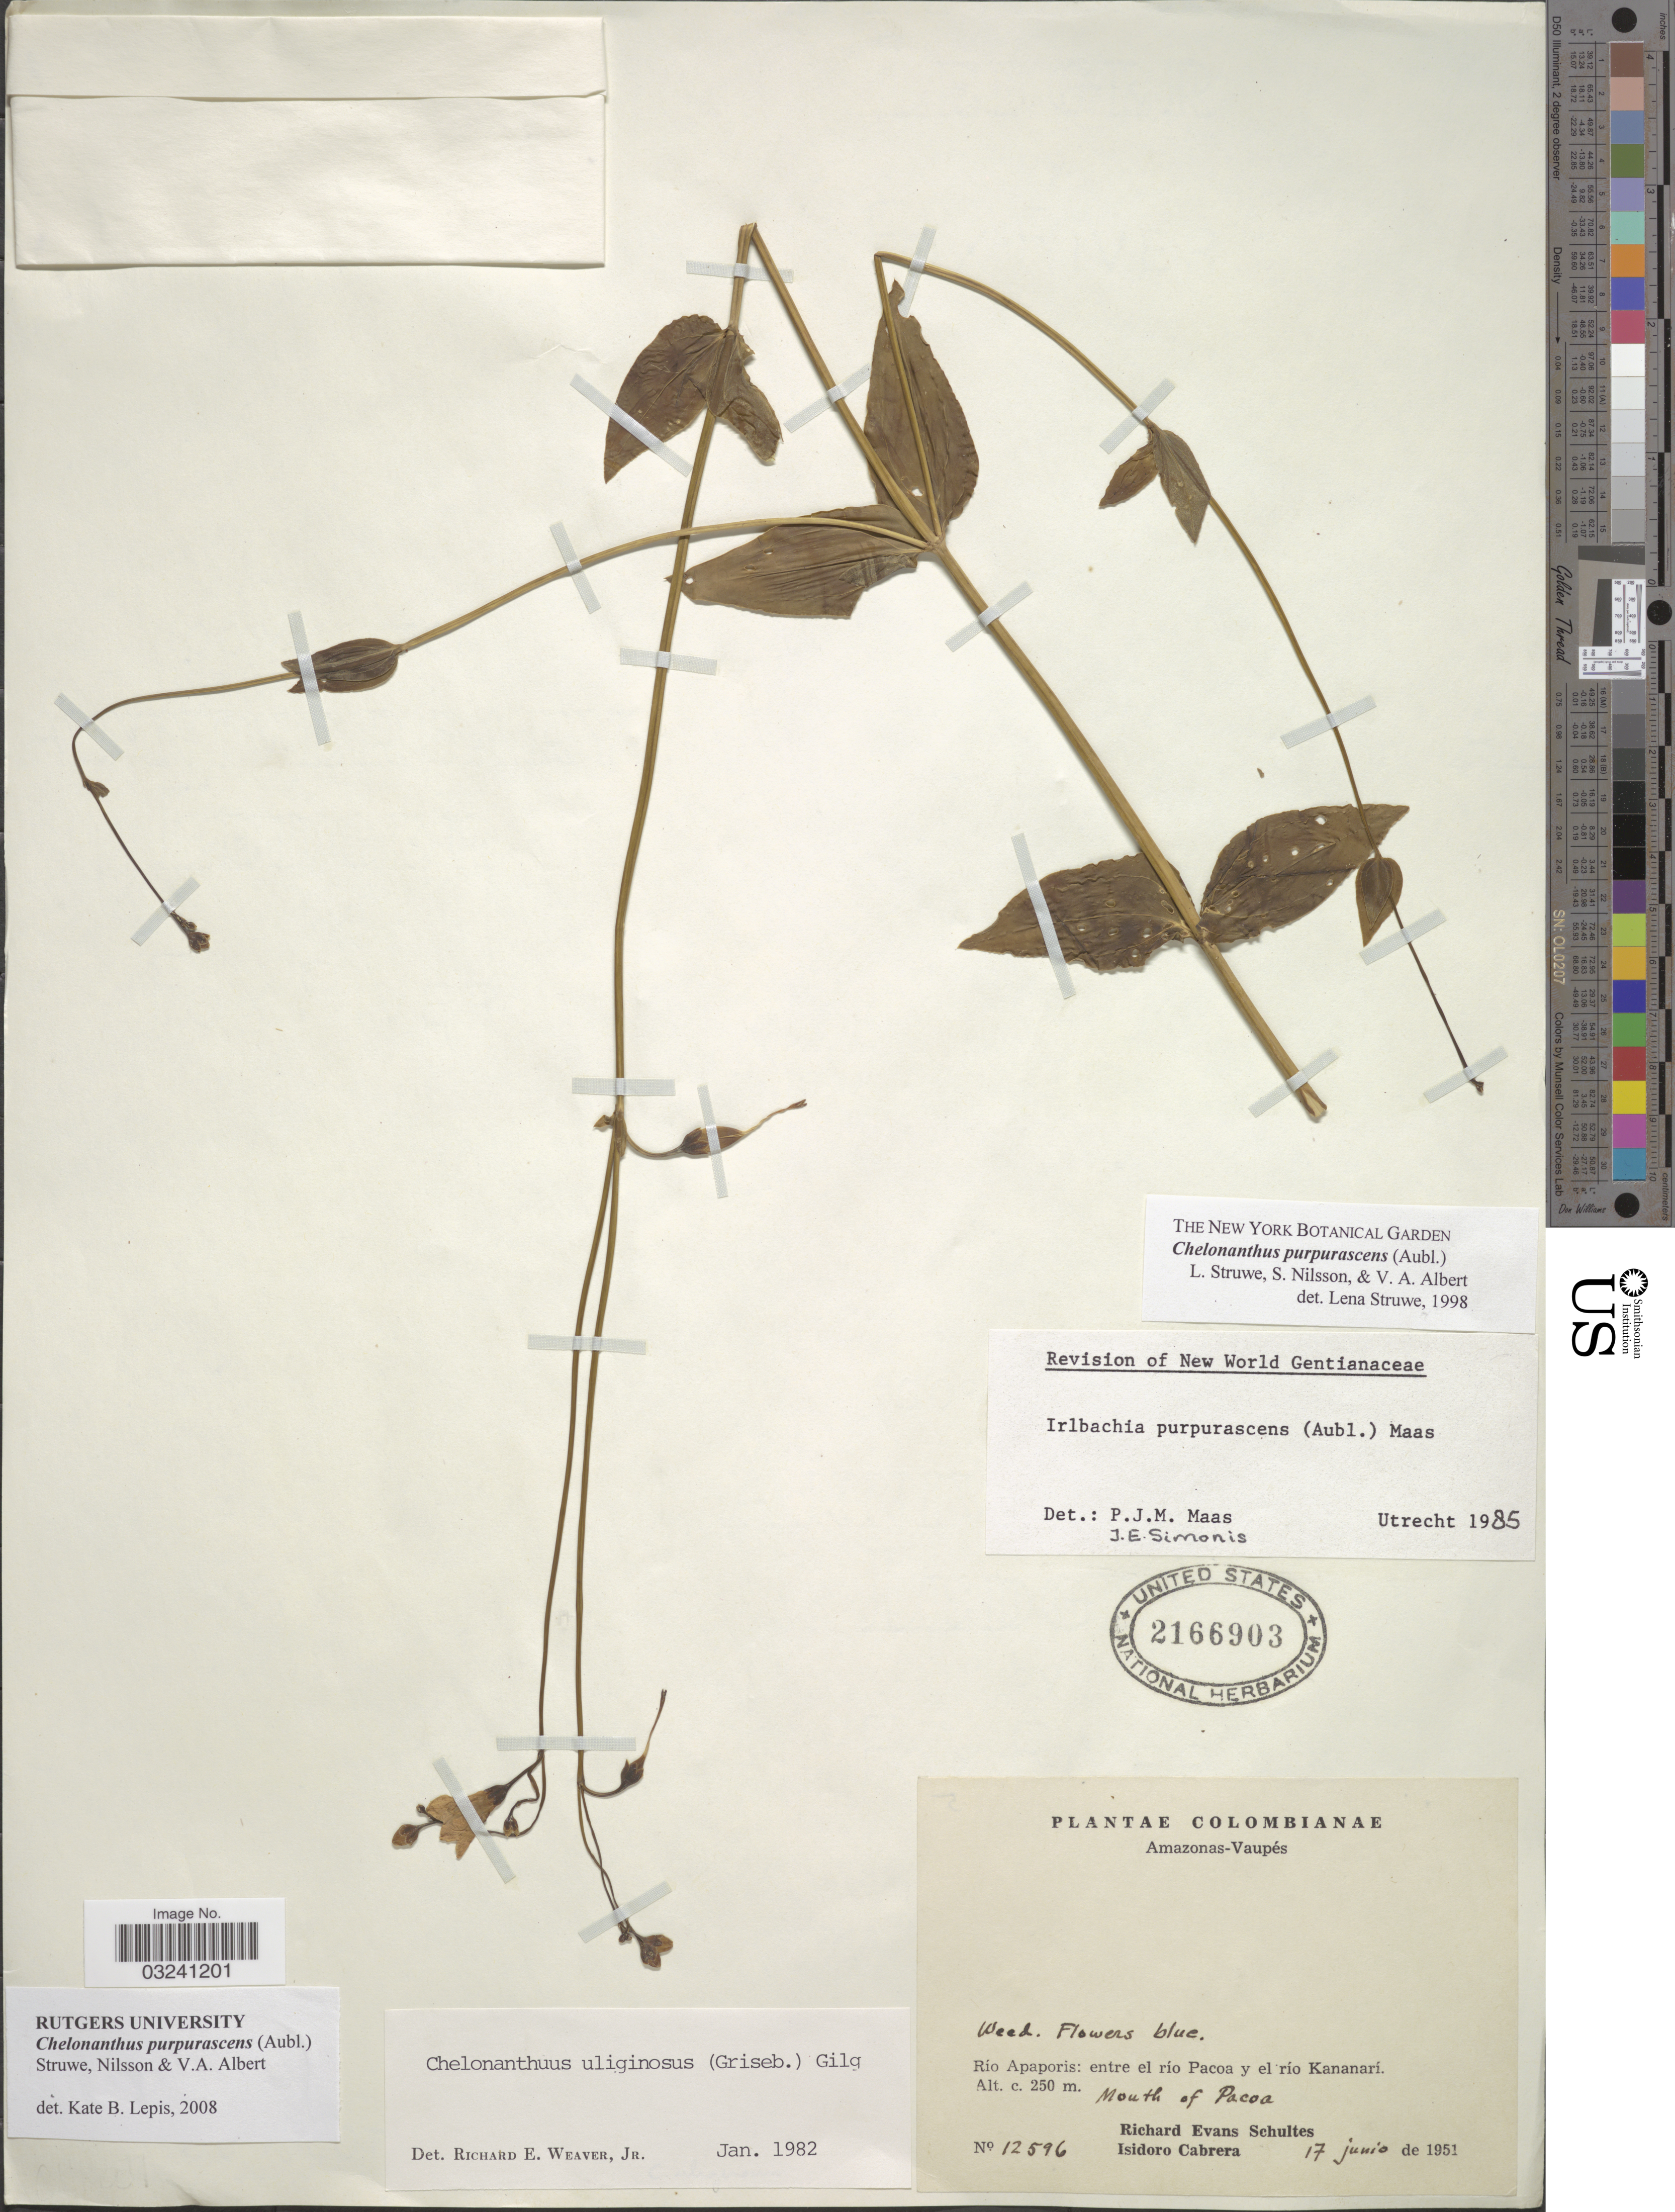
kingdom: Plantae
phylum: Tracheophyta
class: Magnoliopsida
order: Gentianales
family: Gentianaceae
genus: Chelonanthus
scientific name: Chelonanthus purpurascens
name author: (Aubl.) Struwe et al.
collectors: R. E. Schultes & I. Cabrera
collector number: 12596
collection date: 1951-06-17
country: Colombia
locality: Amazonas-Vaupés. Río Apaporis: entre el río Pacoa y el río Kananarí. Mouth of Pacoa.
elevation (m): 250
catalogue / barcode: US 2166903